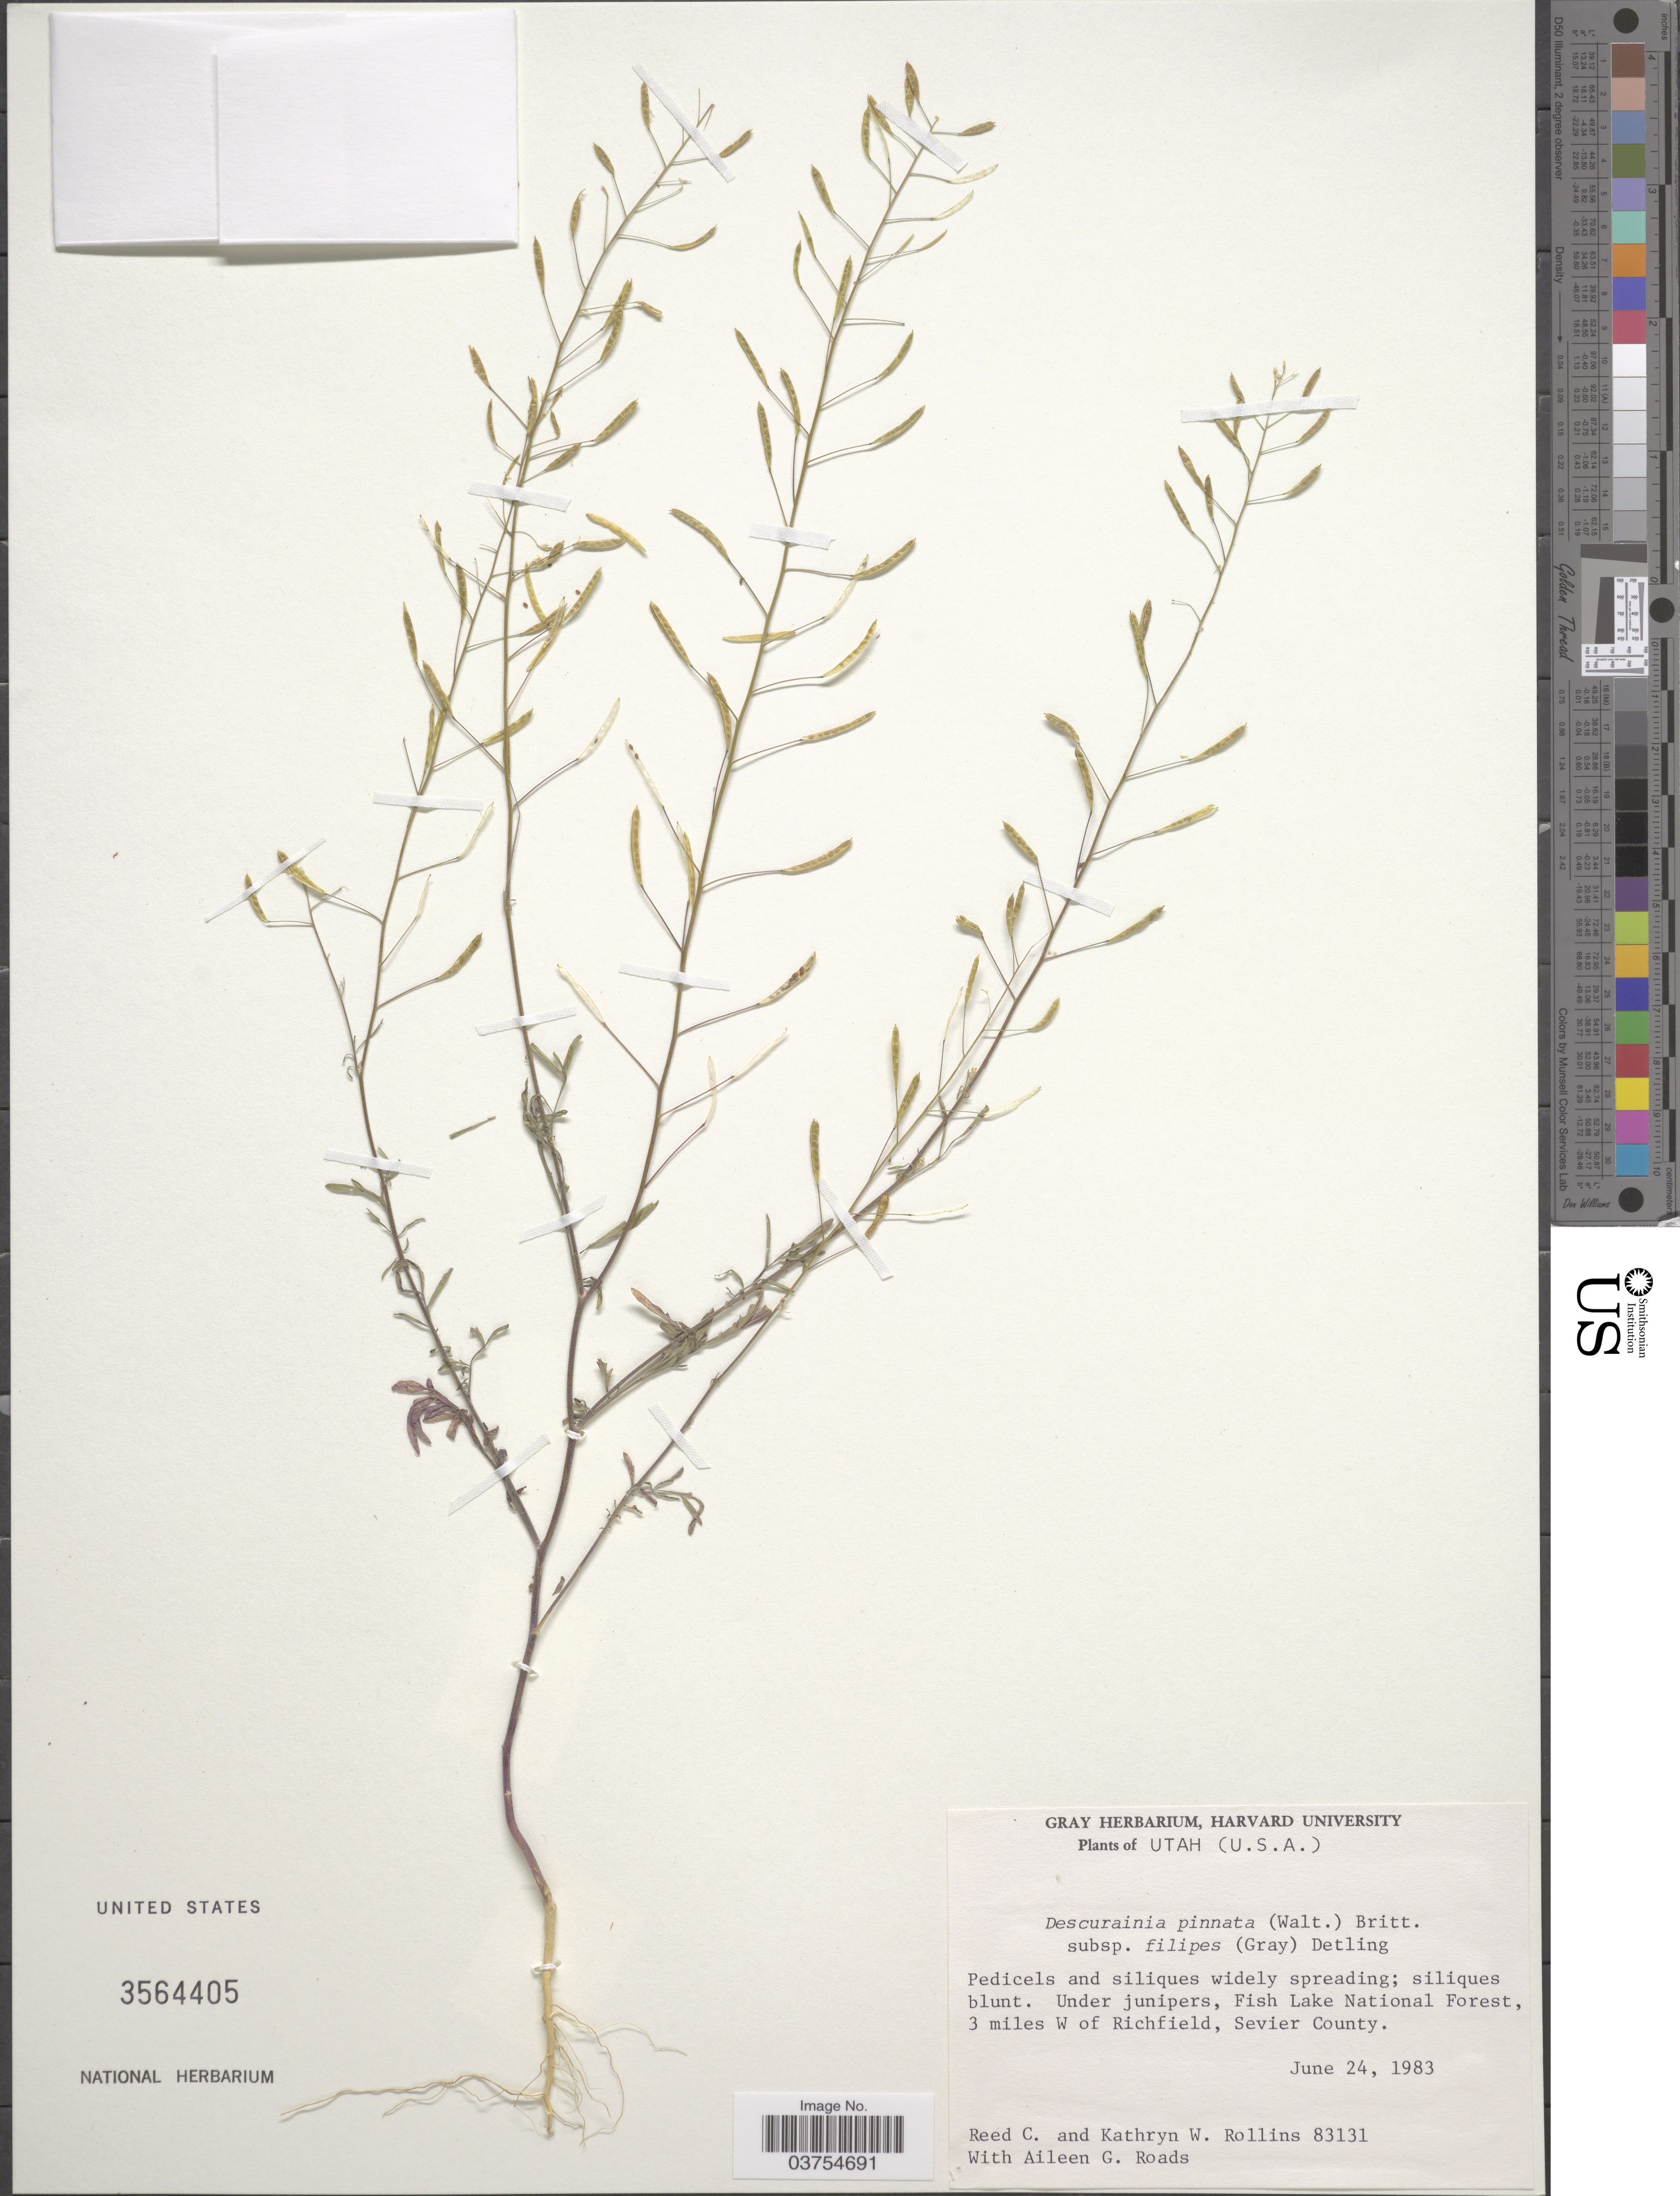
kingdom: Plantae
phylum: Tracheophyta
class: Magnoliopsida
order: Brassicales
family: Brassicaceae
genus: Descurainia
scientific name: Descurainia pinnata subsp. filipes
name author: (A. Gray) Detling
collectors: R. C. Rollins, K. W. Rollins & A. Roads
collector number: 83131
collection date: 1983-06-24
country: United States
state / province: Utah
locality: Under junipers, Fish Lake National Forest 3 miles W of Richfield, Sevier County.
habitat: under junipers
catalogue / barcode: US 3564405